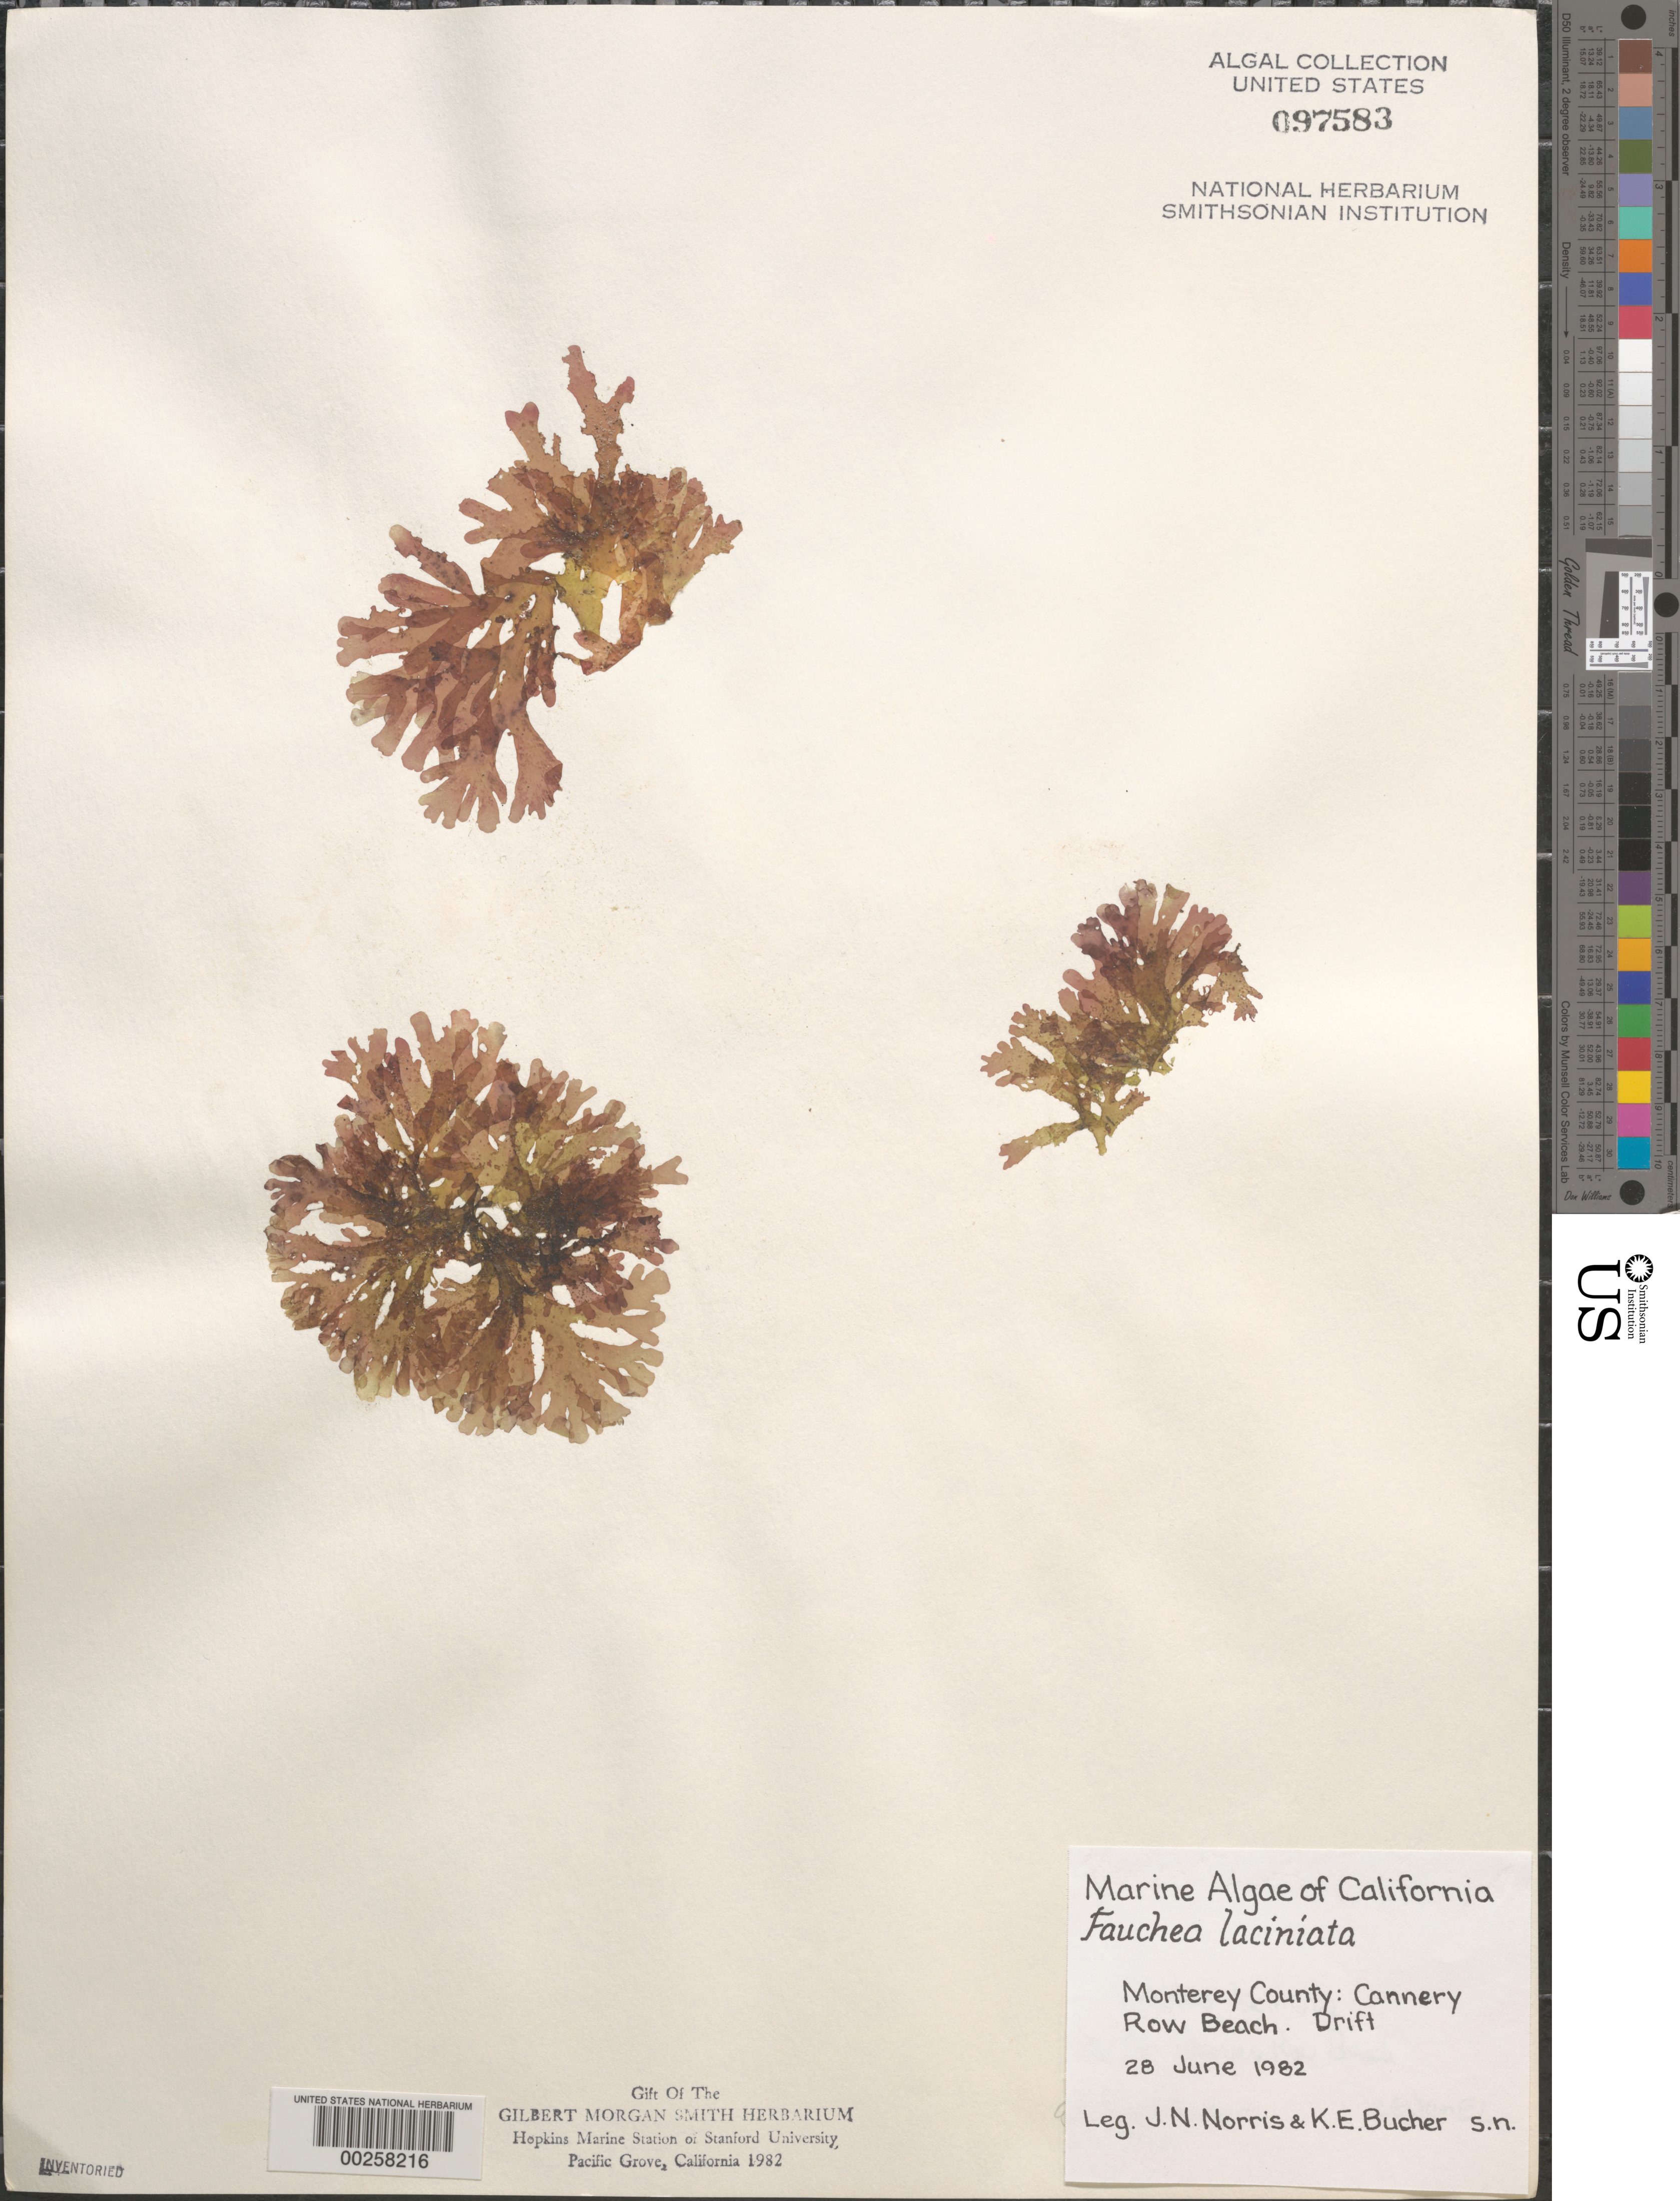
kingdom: Plantae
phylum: Rhodophyta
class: Florideophyceae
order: Rhodymeniales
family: Faucheaceae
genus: Gloiocladia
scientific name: Gloiocladia laciniata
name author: (J. Agardh) Rodríguez-Prieto & N. Sánchez in Rodríguez-Prieto et al.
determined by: Algae name updating Project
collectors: J. N. Norris & K. E. Bucher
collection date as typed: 28 Jun 1982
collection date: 1982-06-28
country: United States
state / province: California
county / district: Monterey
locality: Cannery Row Beach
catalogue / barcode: US 97583